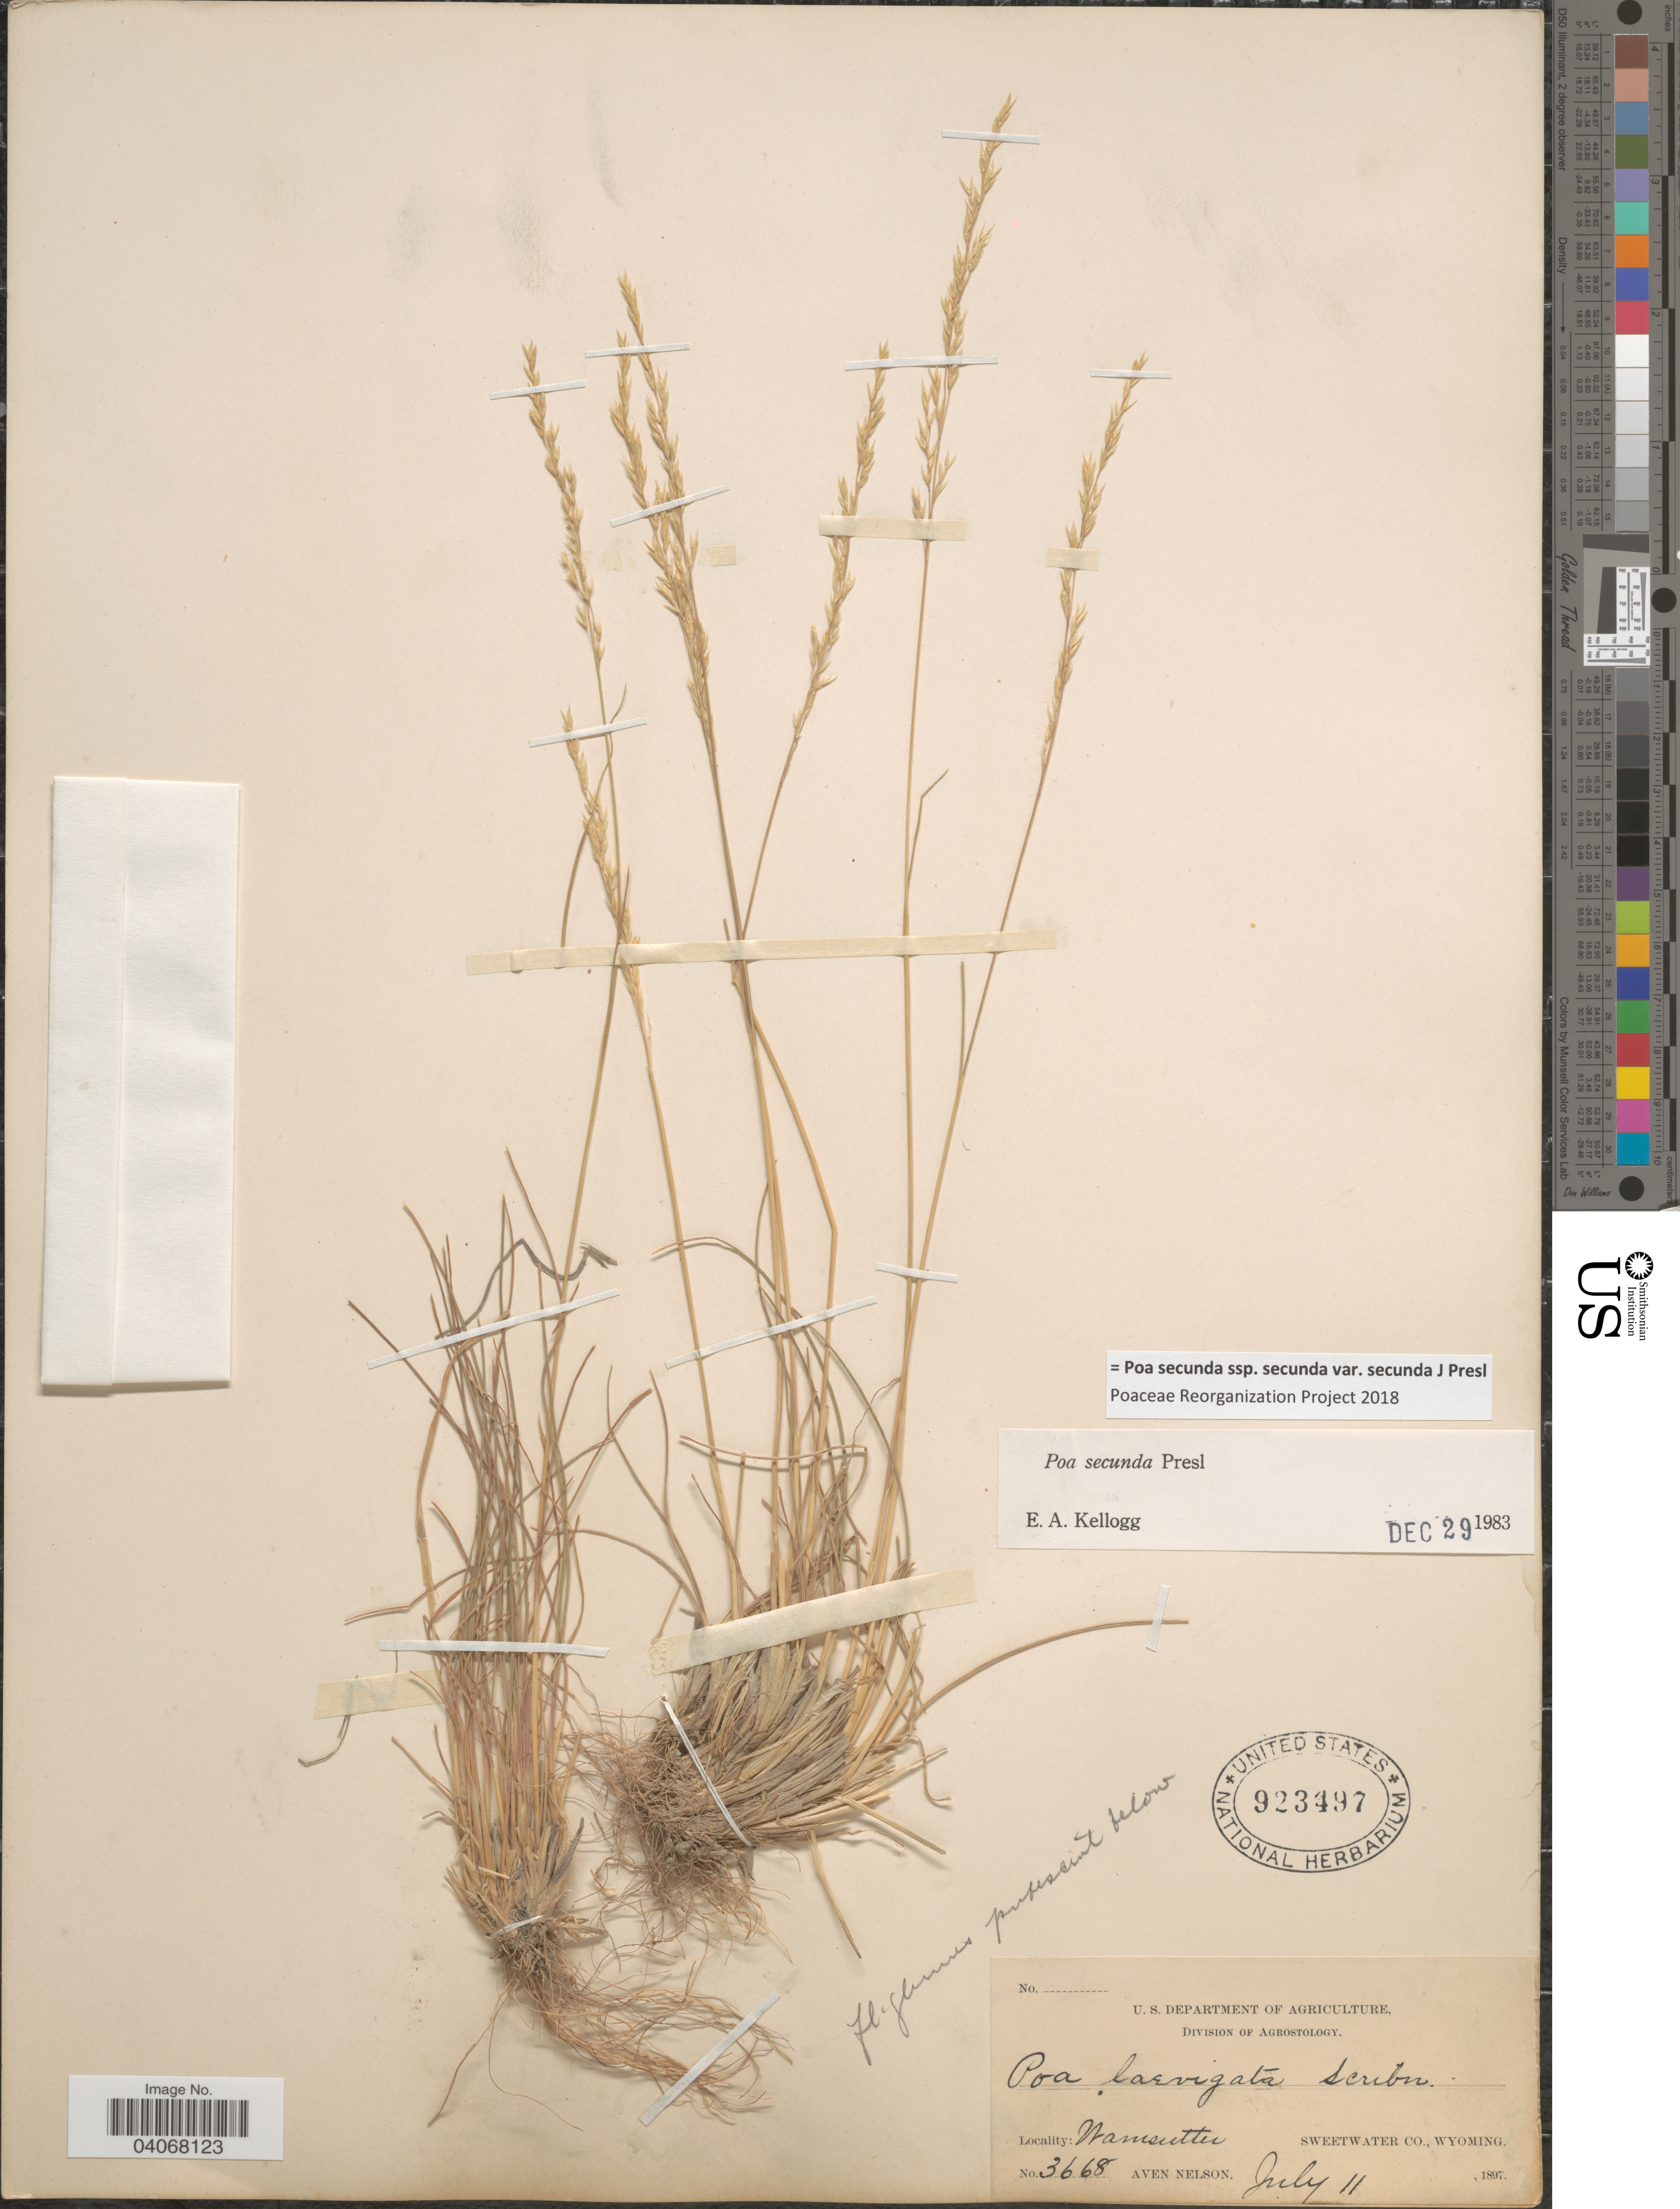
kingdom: Plantae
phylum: Tracheophyta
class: Liliopsida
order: Poales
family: Poaceae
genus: Poa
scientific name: Poa secunda subsp. secunda var. secunda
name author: J. Presl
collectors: A. Nelson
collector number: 3668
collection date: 1897-07-11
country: United States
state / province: Wyoming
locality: Wamsutter. Sweetwater Co.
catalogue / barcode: US 923497